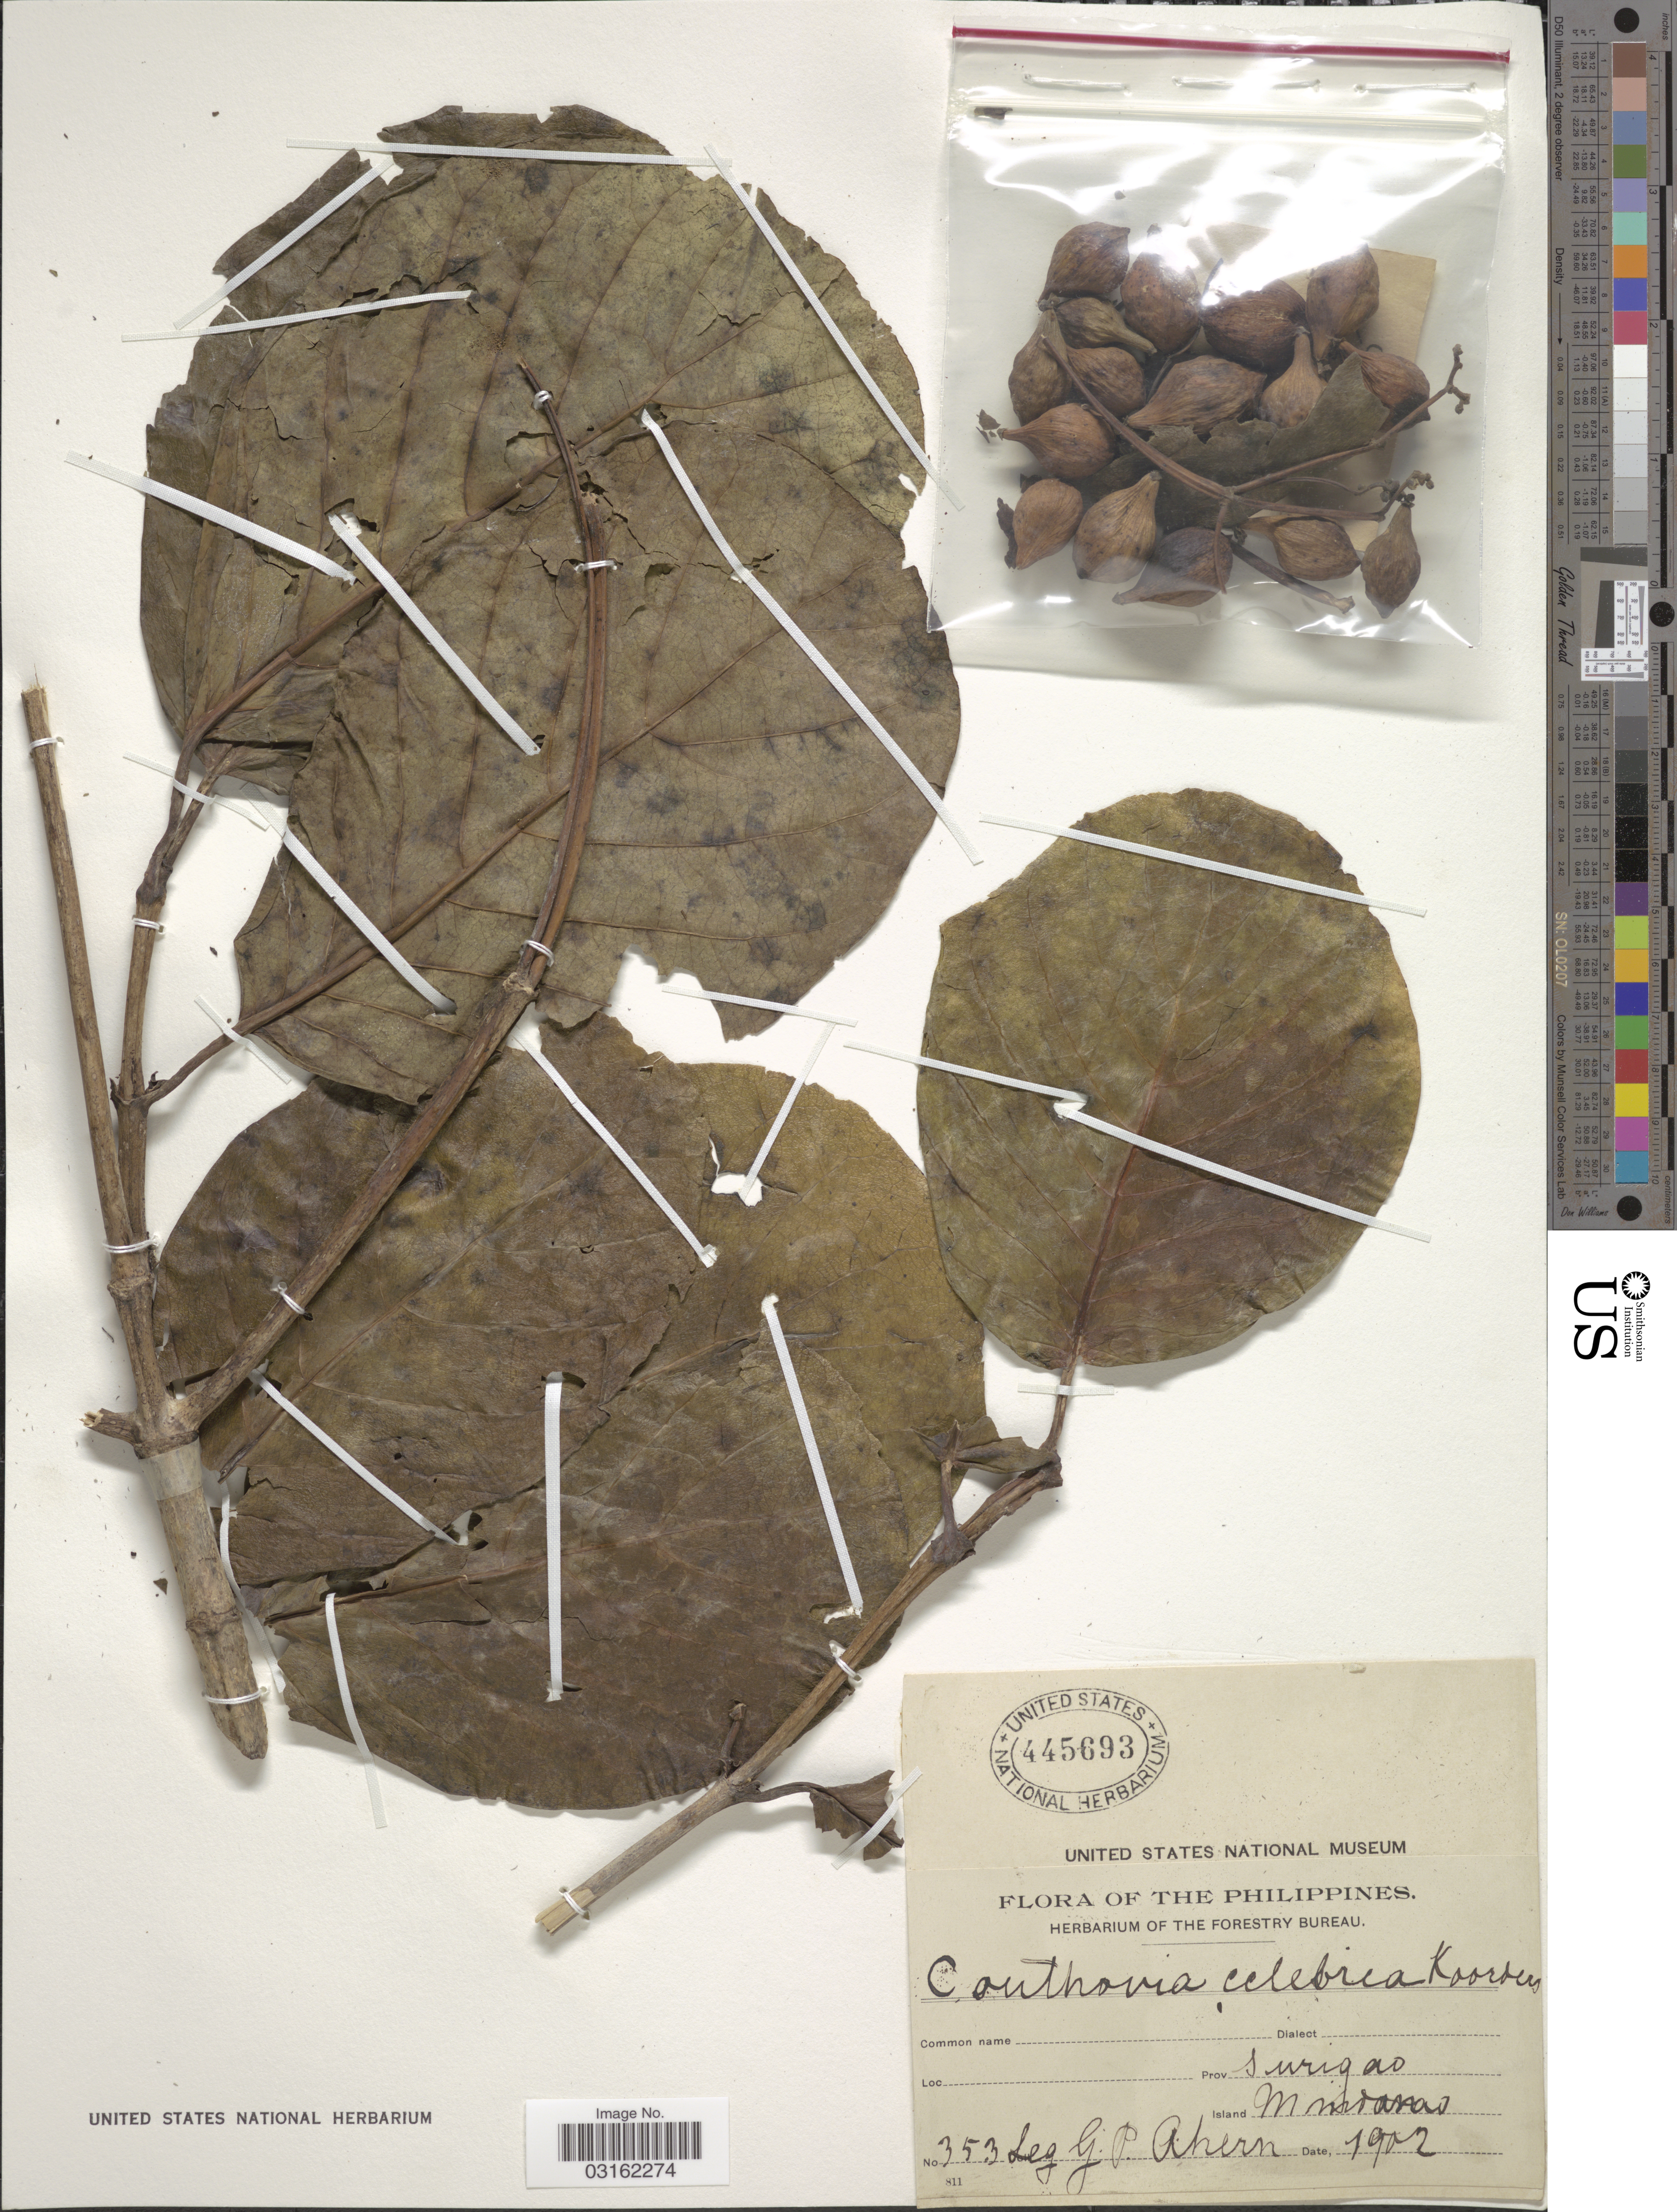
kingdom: Plantae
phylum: Tracheophyta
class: Magnoliopsida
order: Gentianales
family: Loganiaceae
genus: Neuburgia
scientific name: Neuburgia celebica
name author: (Koord.) Leenh.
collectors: G. Ahern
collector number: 353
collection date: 1902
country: Philippines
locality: Prov. Surigao, Island Mindanao.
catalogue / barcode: US 445693